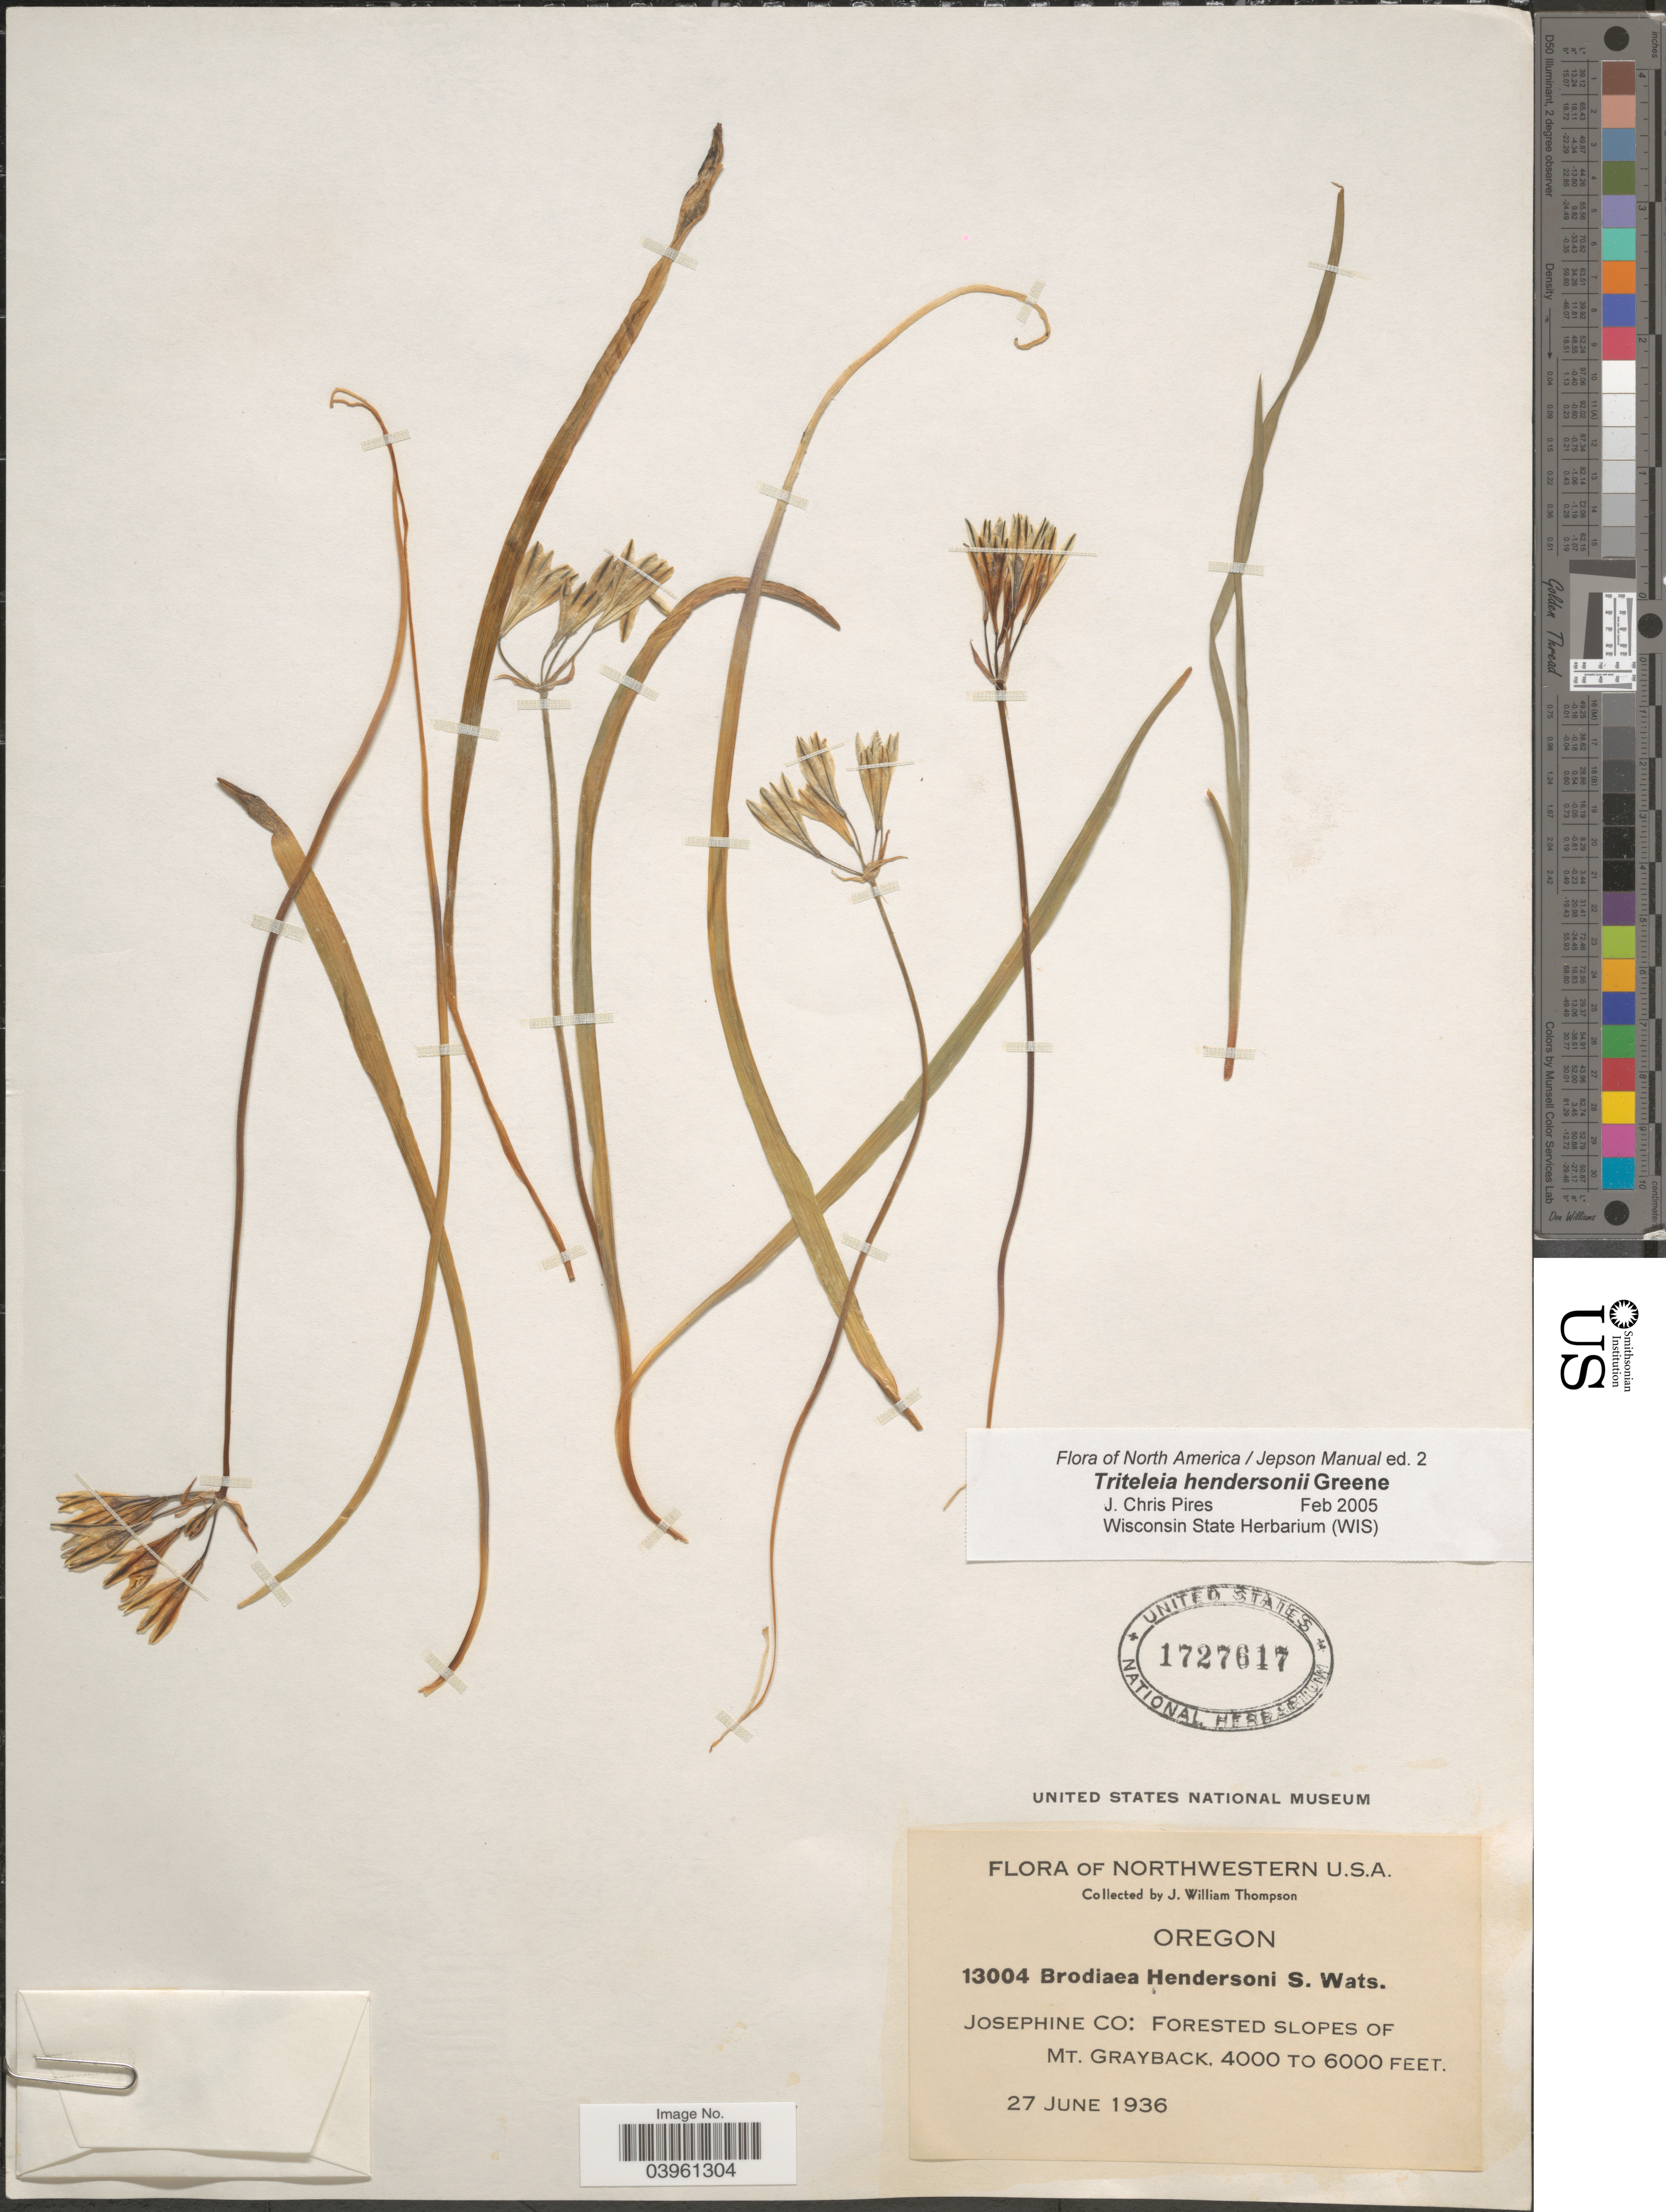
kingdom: Plantae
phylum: Tracheophyta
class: Liliopsida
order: Asparagales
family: Asparagaceae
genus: Triteleia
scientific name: Triteleia hendersonii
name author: Greene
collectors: J. W. Thompson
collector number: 13004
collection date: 1936-06-27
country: United States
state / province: Oregon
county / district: Josephine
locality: Josephine Co: forested slopes of Mt. Grayback.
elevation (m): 1219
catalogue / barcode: US 1727617